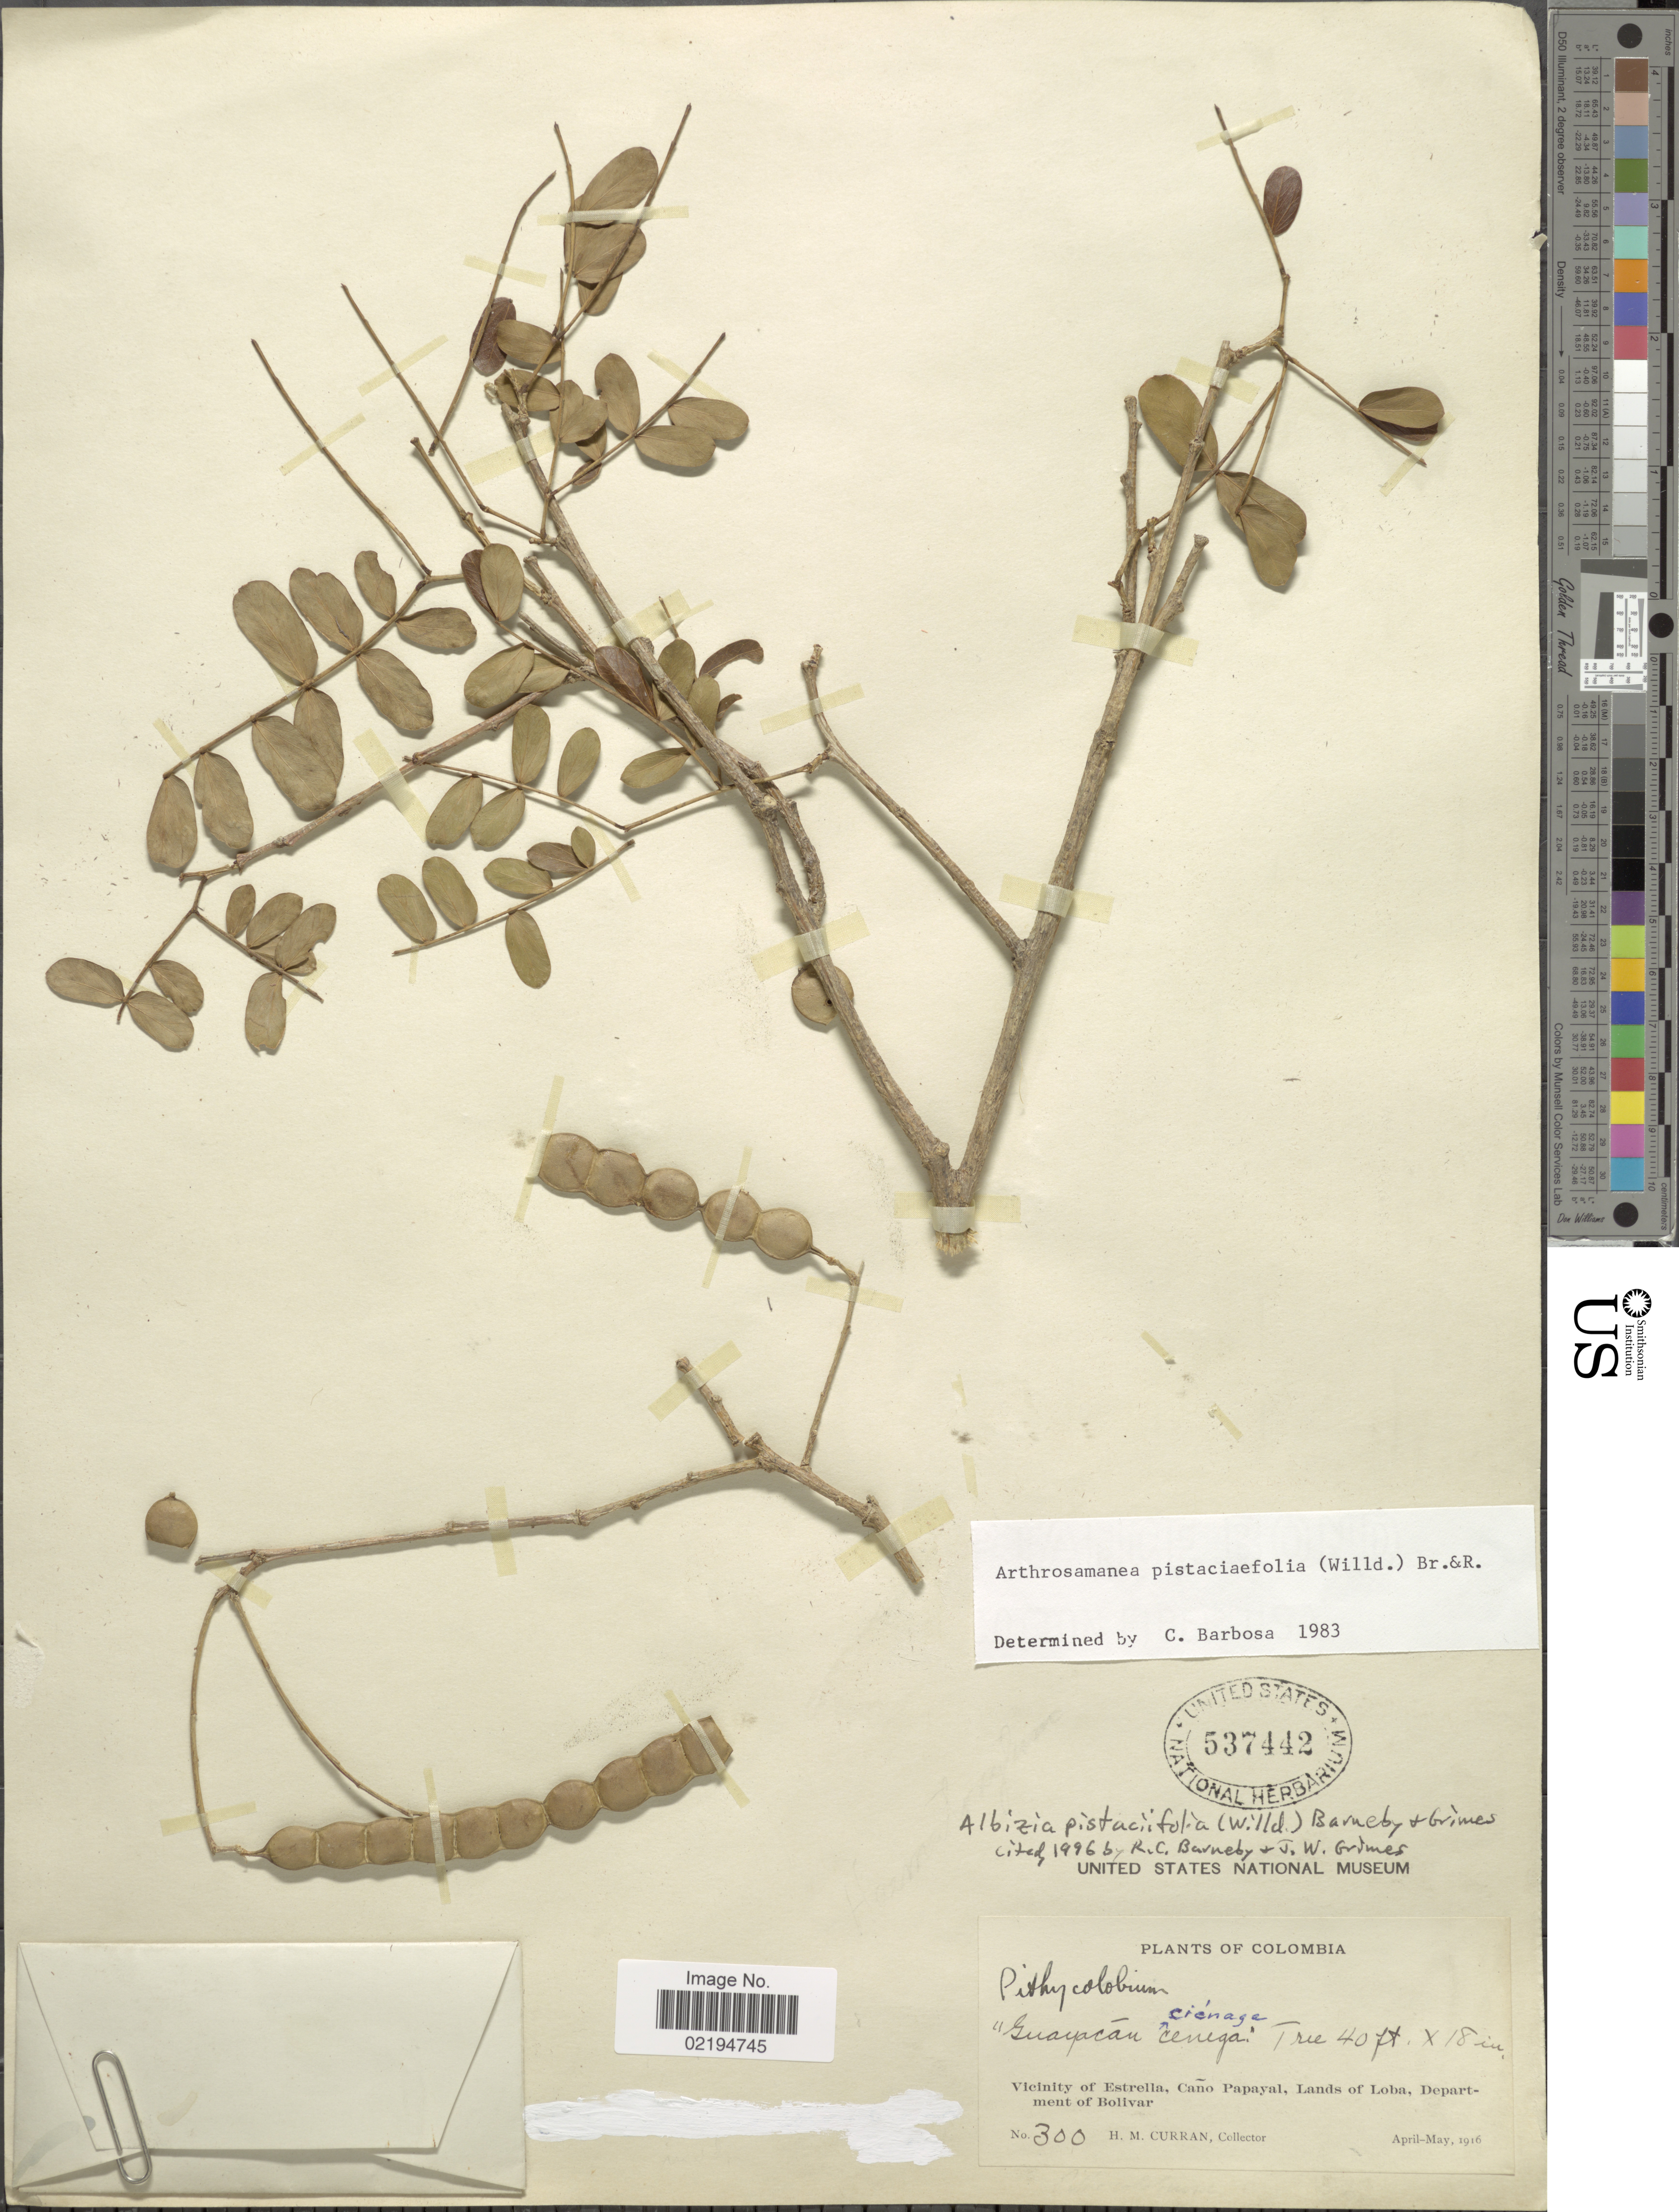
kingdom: Plantae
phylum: Tracheophyta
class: Magnoliopsida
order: Fabales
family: Fabaceae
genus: Pseudalbizzia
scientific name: Pseudalbizzia pistaciifolia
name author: (Willd.) Koenen & Duno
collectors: H. M. Curran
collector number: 300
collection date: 1916-04/1916-05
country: Colombia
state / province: Bolívar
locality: Vicinity of Estrella, Cano Papayal, Lands of Loba.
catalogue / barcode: US 537442